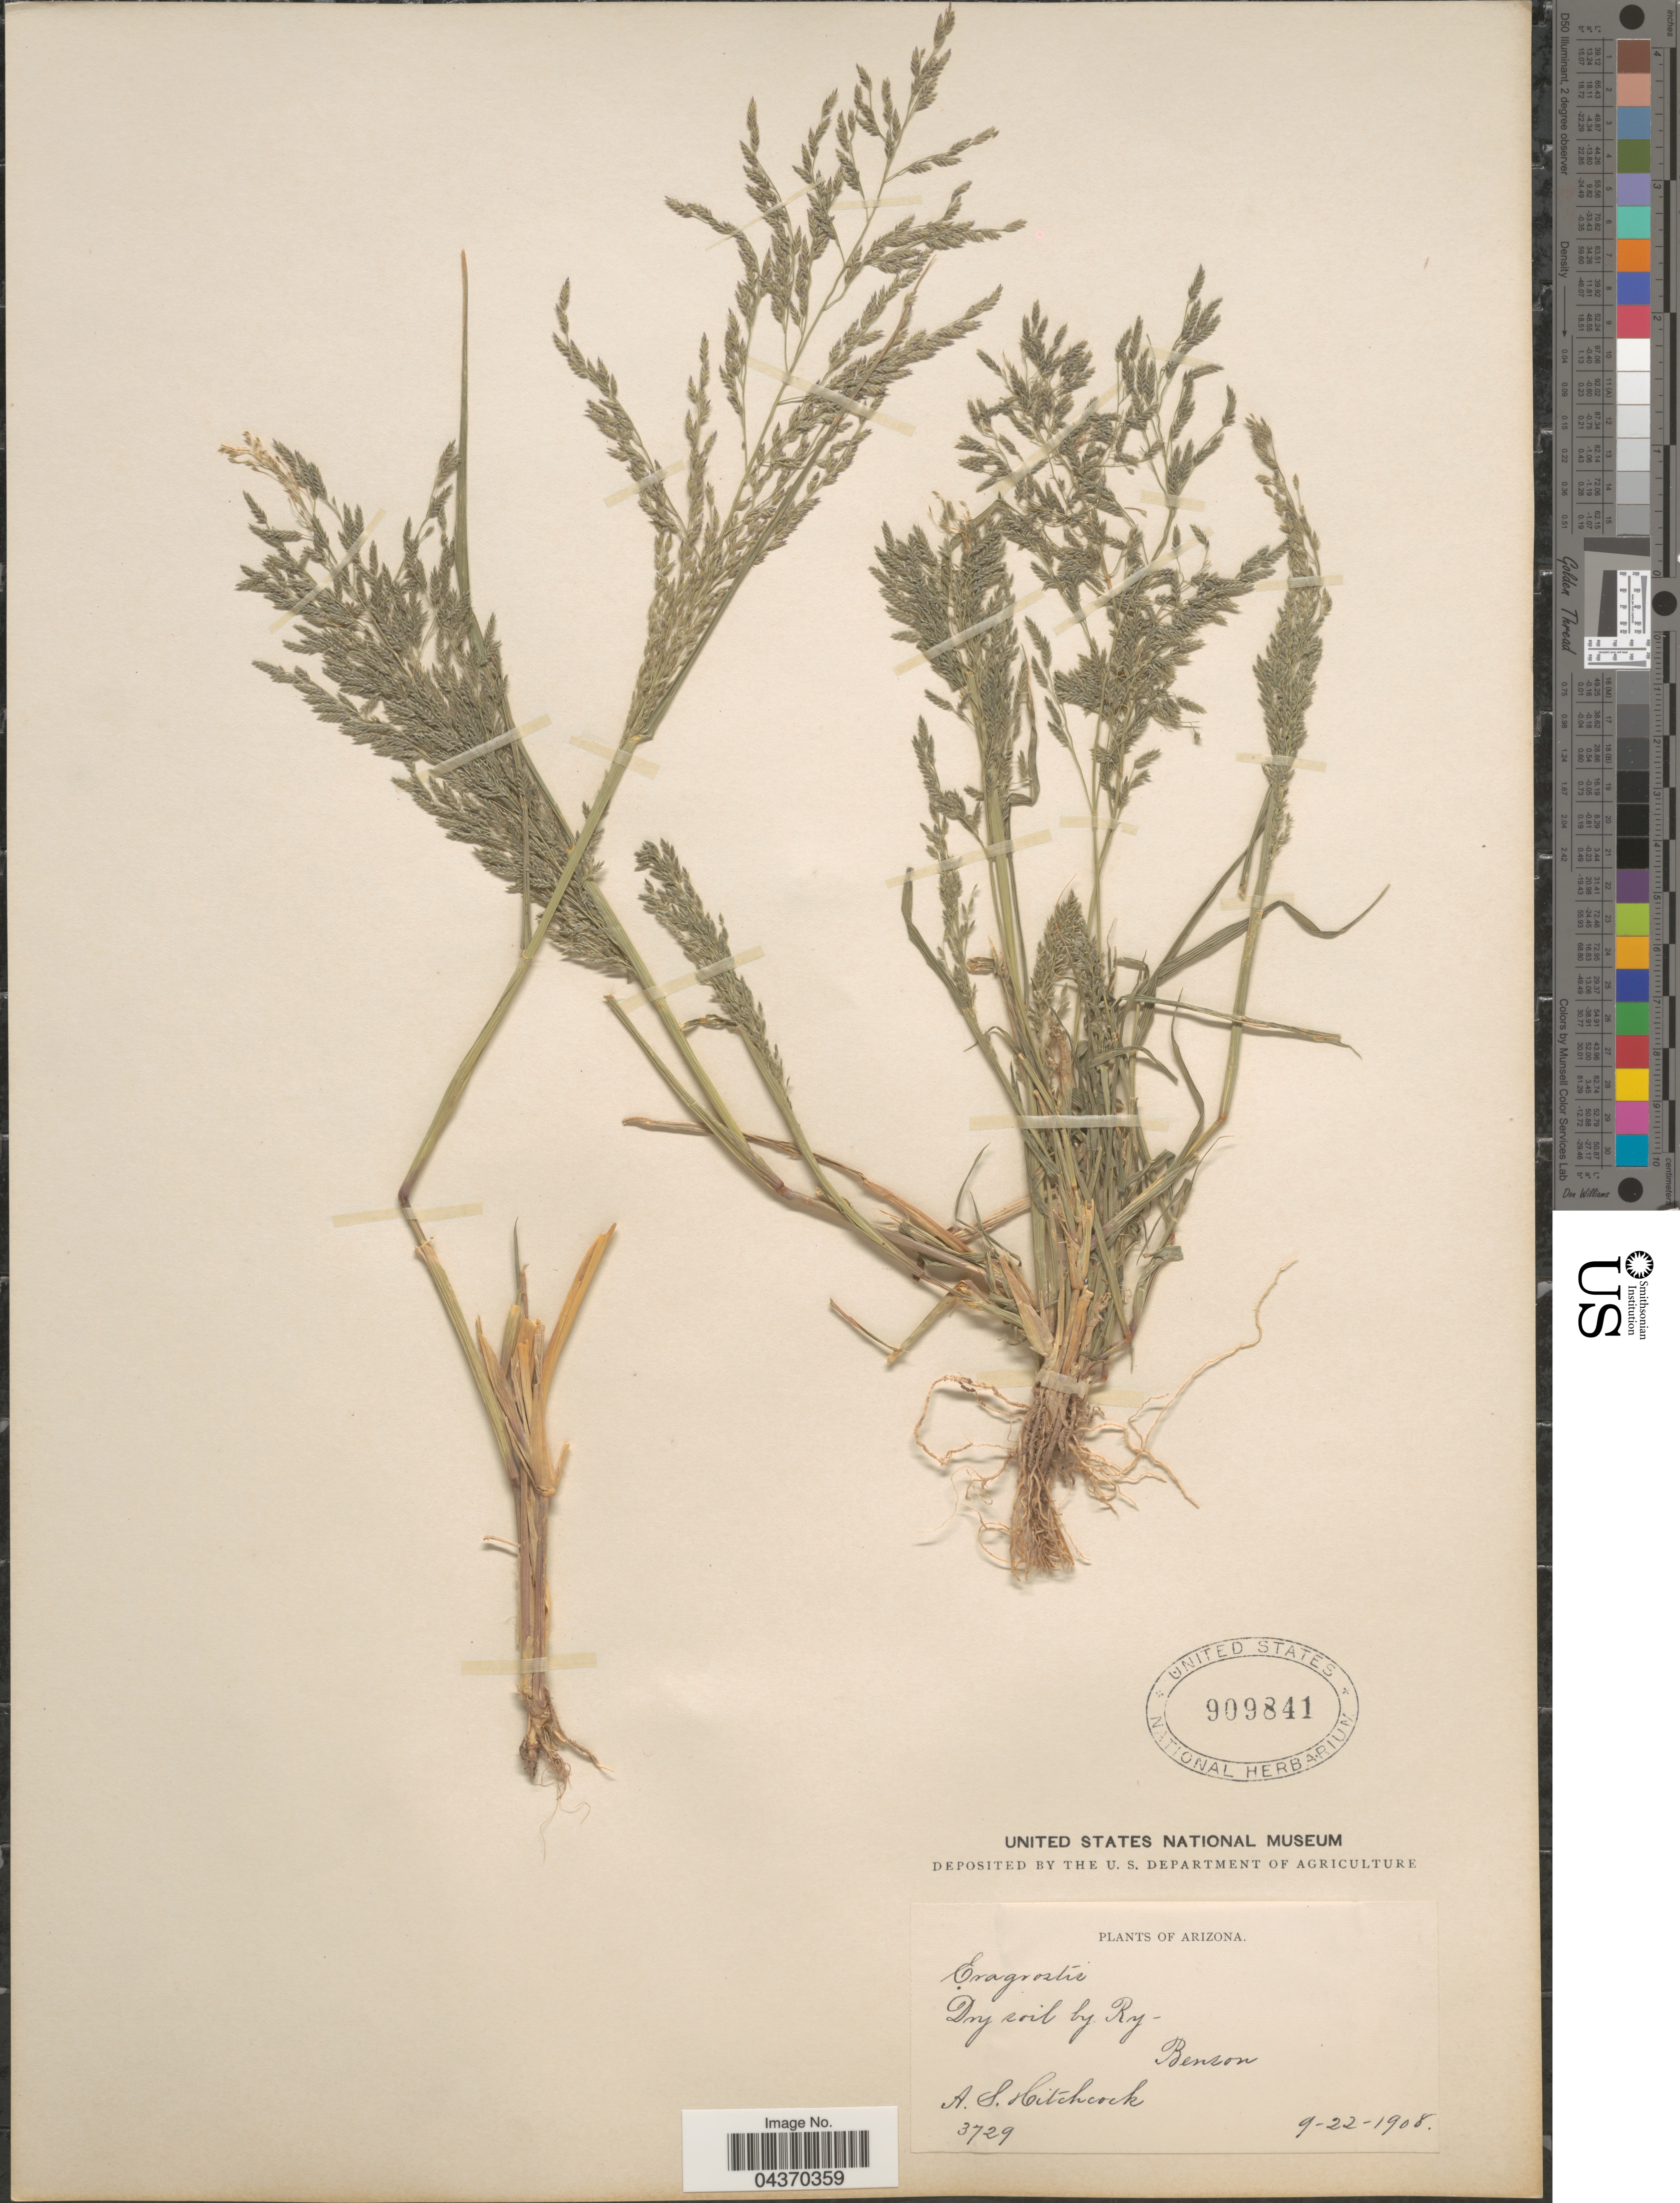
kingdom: Plantae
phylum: Tracheophyta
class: Liliopsida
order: Poales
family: Poaceae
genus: Eragrostis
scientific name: Eragrostis pectinacea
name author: (Michx.) Nees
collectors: A. S. Hitchcock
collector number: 3729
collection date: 1908-09-22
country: United States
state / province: Arizona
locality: Dry soil by Ry-Benson.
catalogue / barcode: US 909841